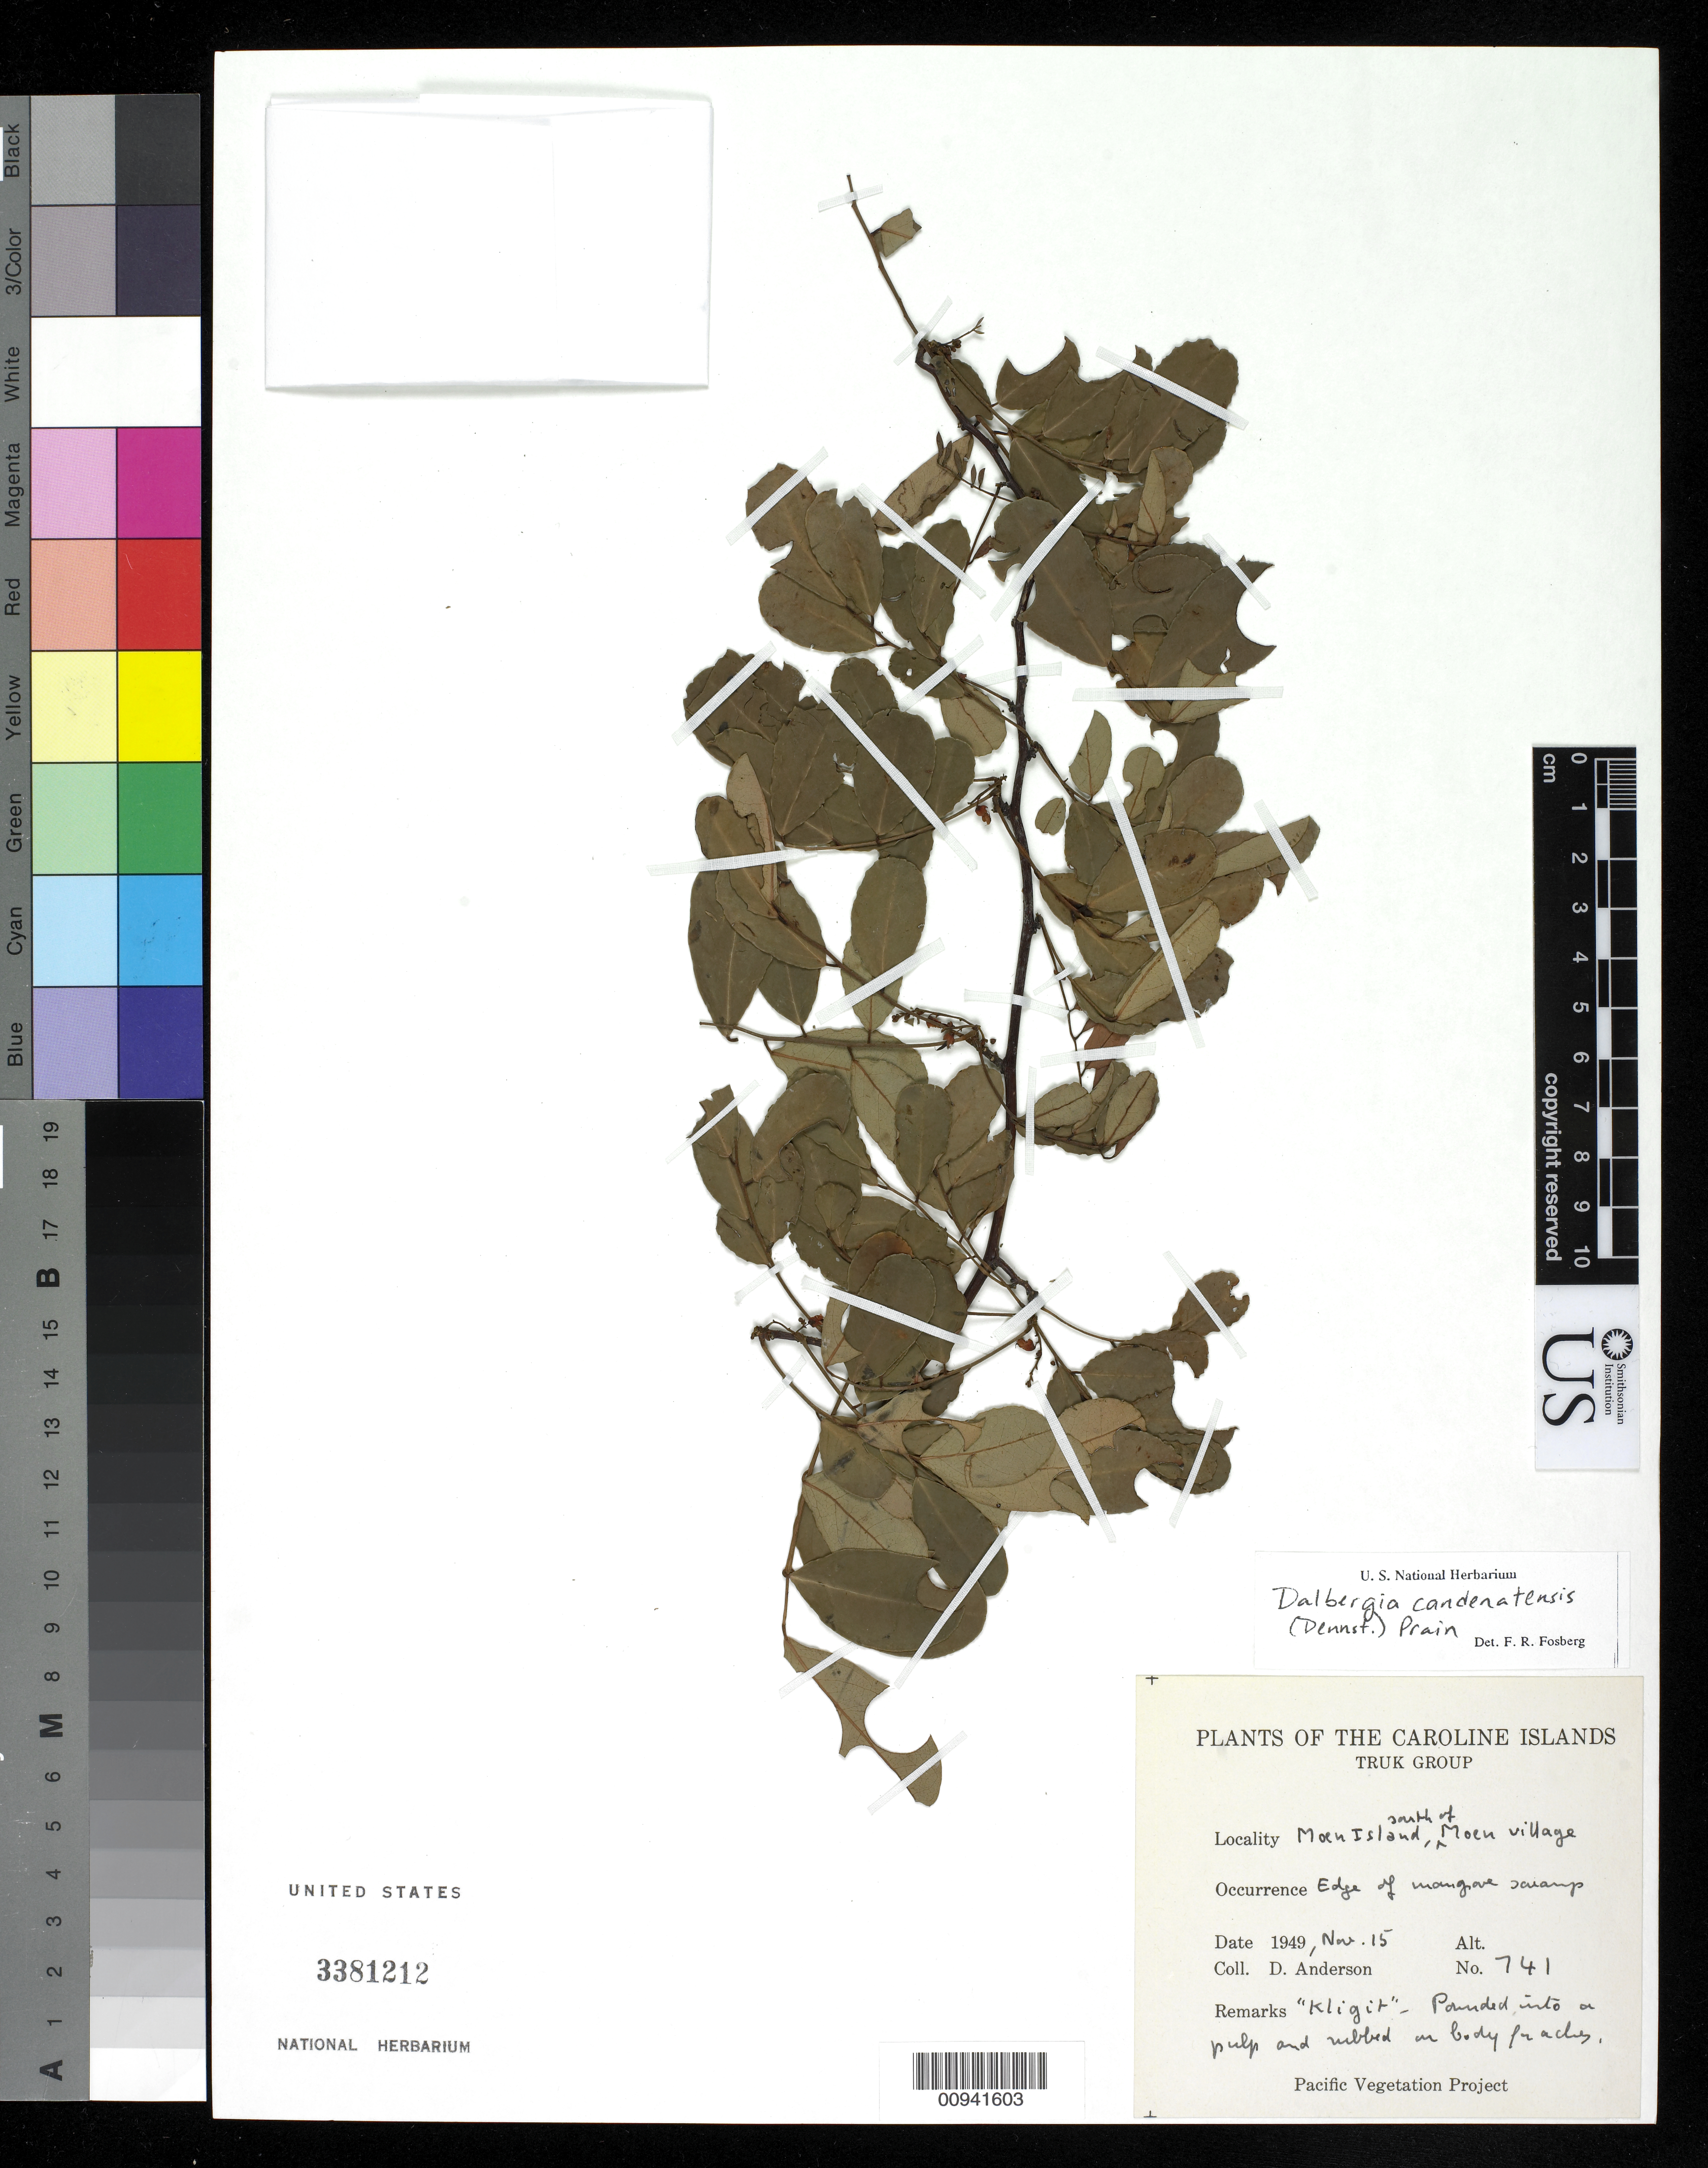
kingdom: Plantae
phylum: Tracheophyta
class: Magnoliopsida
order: Fabales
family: Fabaceae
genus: Dalbergia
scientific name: Dalbergia candenatensis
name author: (Dennst.) Pr.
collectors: D. Anderson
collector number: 741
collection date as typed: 15 Nov 1949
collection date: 1949-11-15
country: Micronesia, Federated States of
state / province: Truk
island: Moen [Wono]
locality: S of Moen village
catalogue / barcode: US 3381212